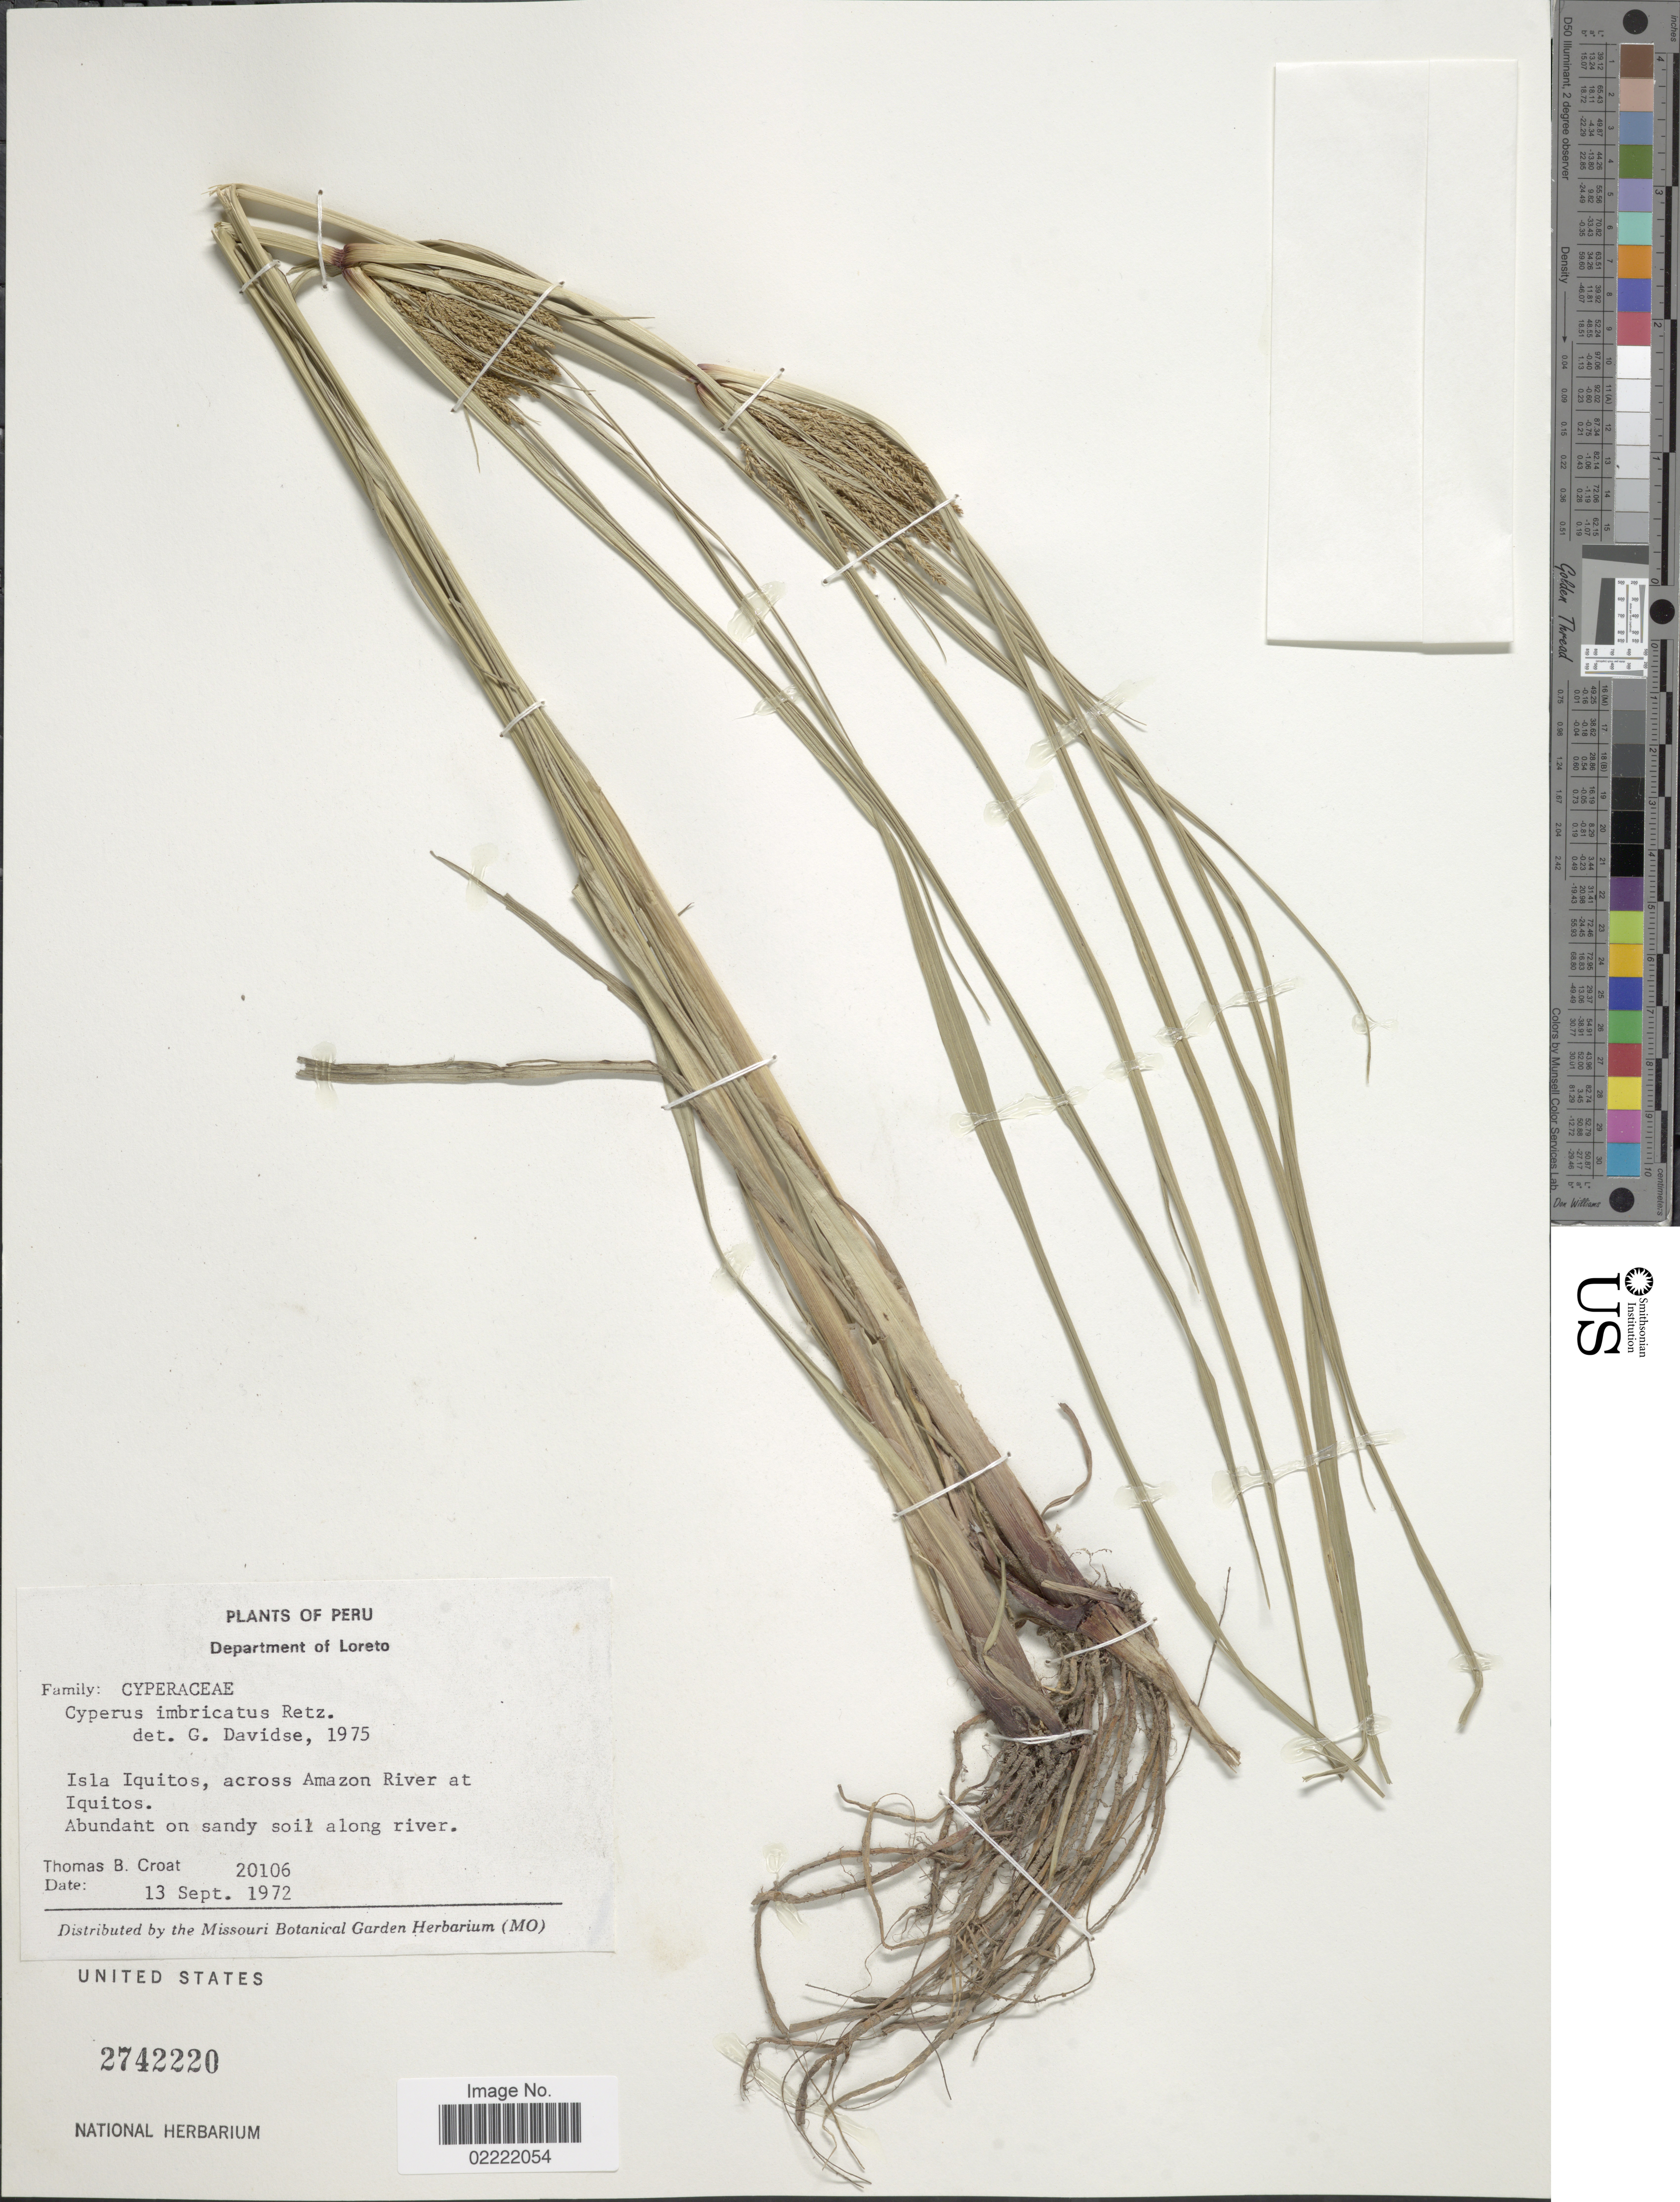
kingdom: Plantae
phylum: Tracheophyta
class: Liliopsida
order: Poales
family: Cyperaceae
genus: Cyperus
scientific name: Cyperus imbricatus Retz.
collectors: T. B. Croat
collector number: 20106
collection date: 1972-09-13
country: Peru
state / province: Loreto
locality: Department of Loreto, Isla Iquitos, across Amazon River at Iquitos. Abundant on sandy along river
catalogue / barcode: US 2742220